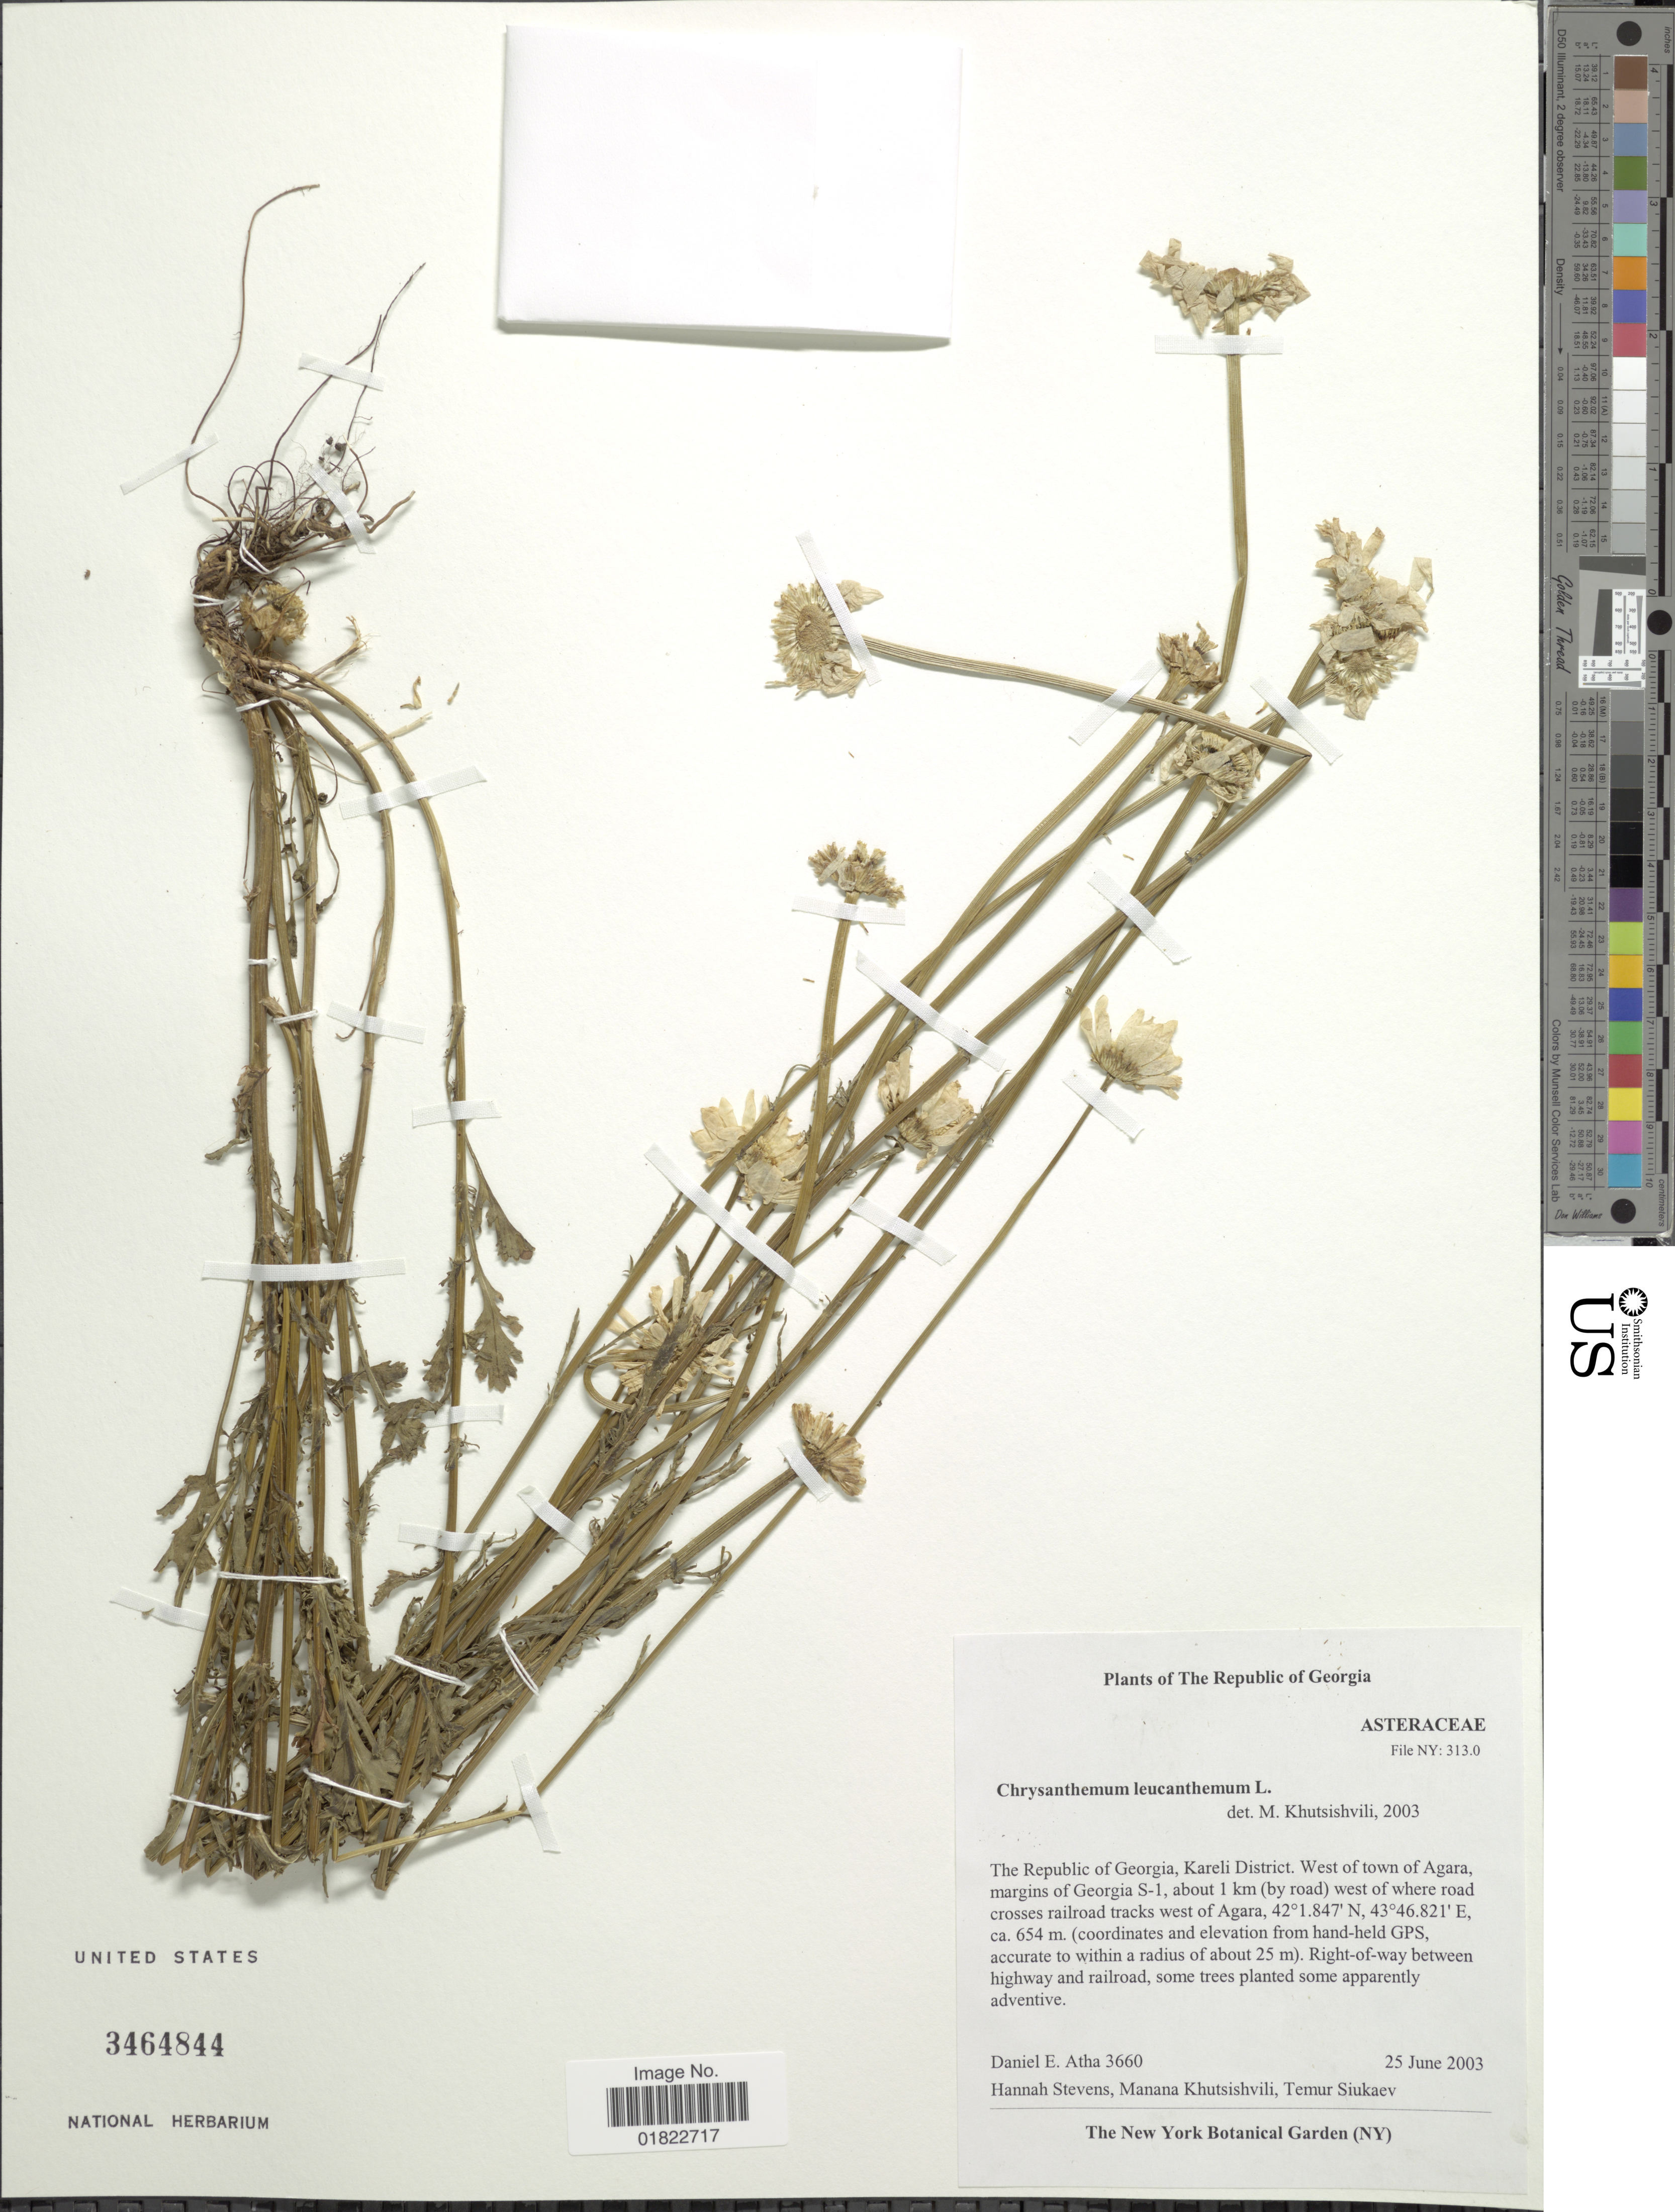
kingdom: Plantae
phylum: Tracheophyta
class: Magnoliopsida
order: Asterales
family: Asteraceae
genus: Leucanthemum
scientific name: Leucanthemum vulgare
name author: Lam.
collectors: D. Atha, H. Stevens, M. Khutsiskvili & T. Siukaev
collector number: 3660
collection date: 2003-06-25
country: Georgia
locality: The republic of Georgia , Kareli District, West of town of Agara, margins of Georgia S-1, about 1 km (by road) west of where road crosses railroad tracks west of Agara.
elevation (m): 654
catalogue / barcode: US 3464844